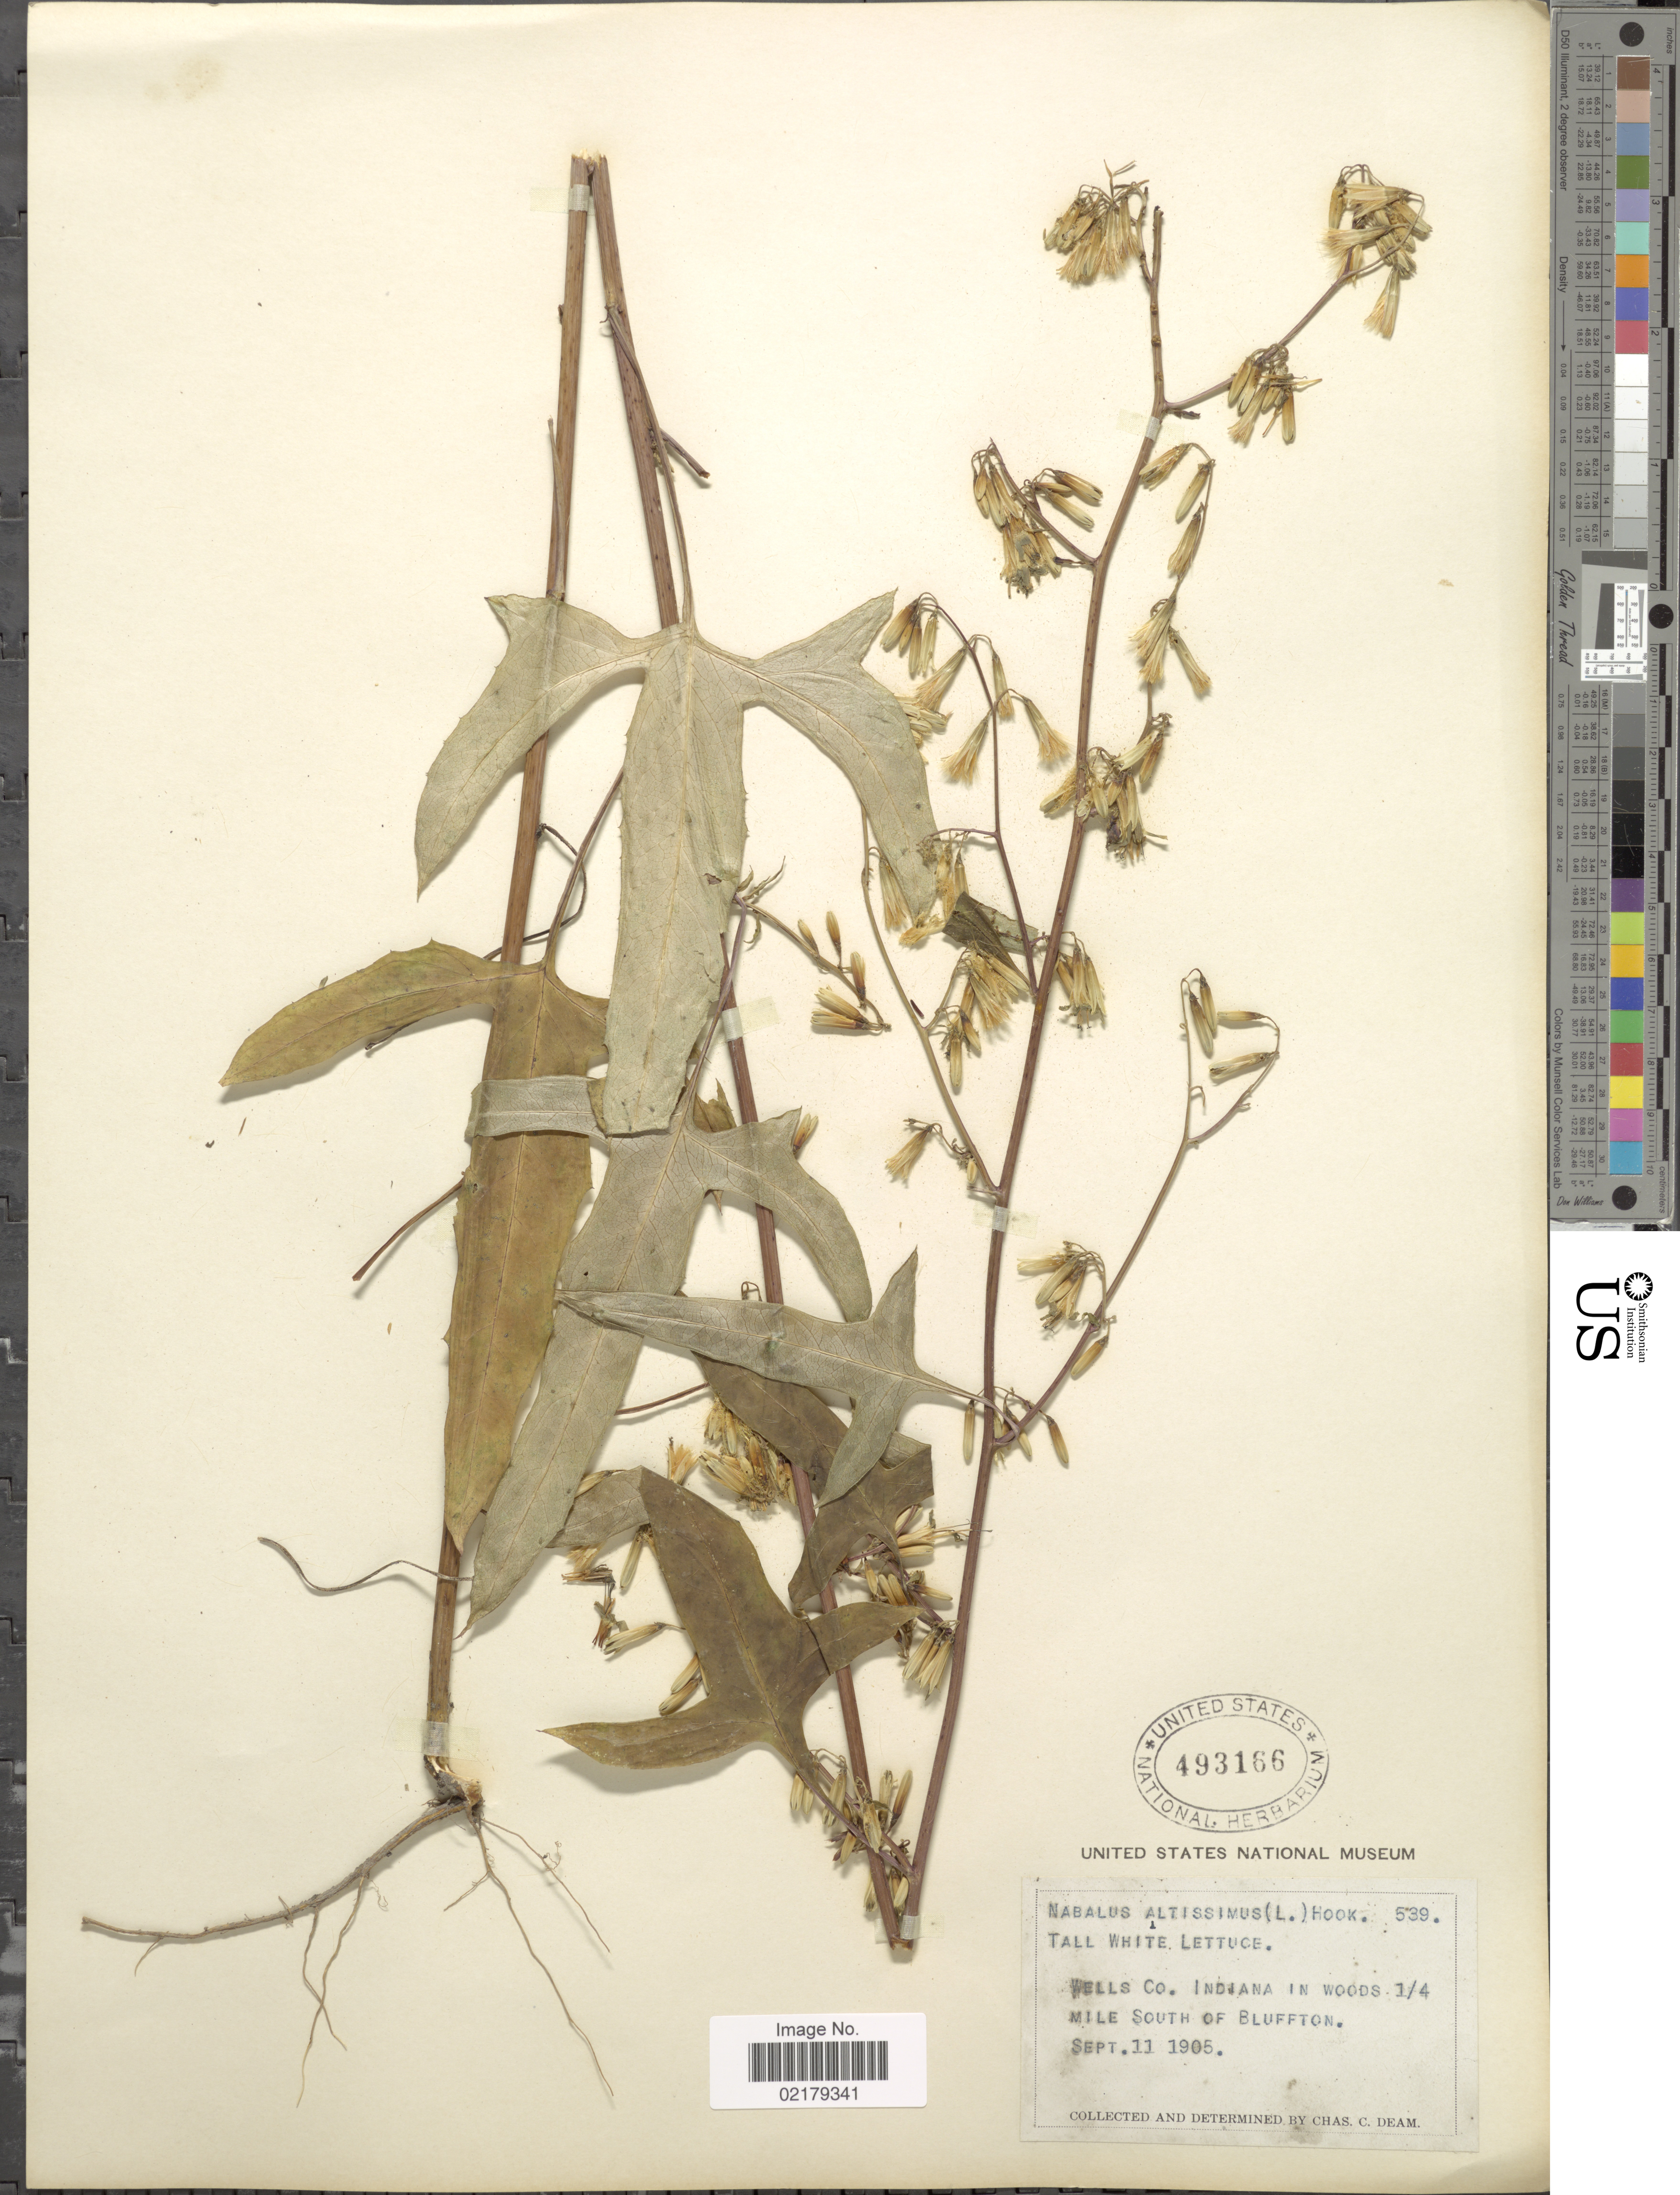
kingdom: Plantae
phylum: Tracheophyta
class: Magnoliopsida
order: Asterales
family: Asteraceae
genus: Nabalus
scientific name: Nabalus trifoliolatus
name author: Cass.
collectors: C. Deam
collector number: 539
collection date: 1905-09-11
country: United States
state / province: Indiana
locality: Wells Co. Indiana in woods 1/4 mile South of Bluffton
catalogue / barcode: US 493166